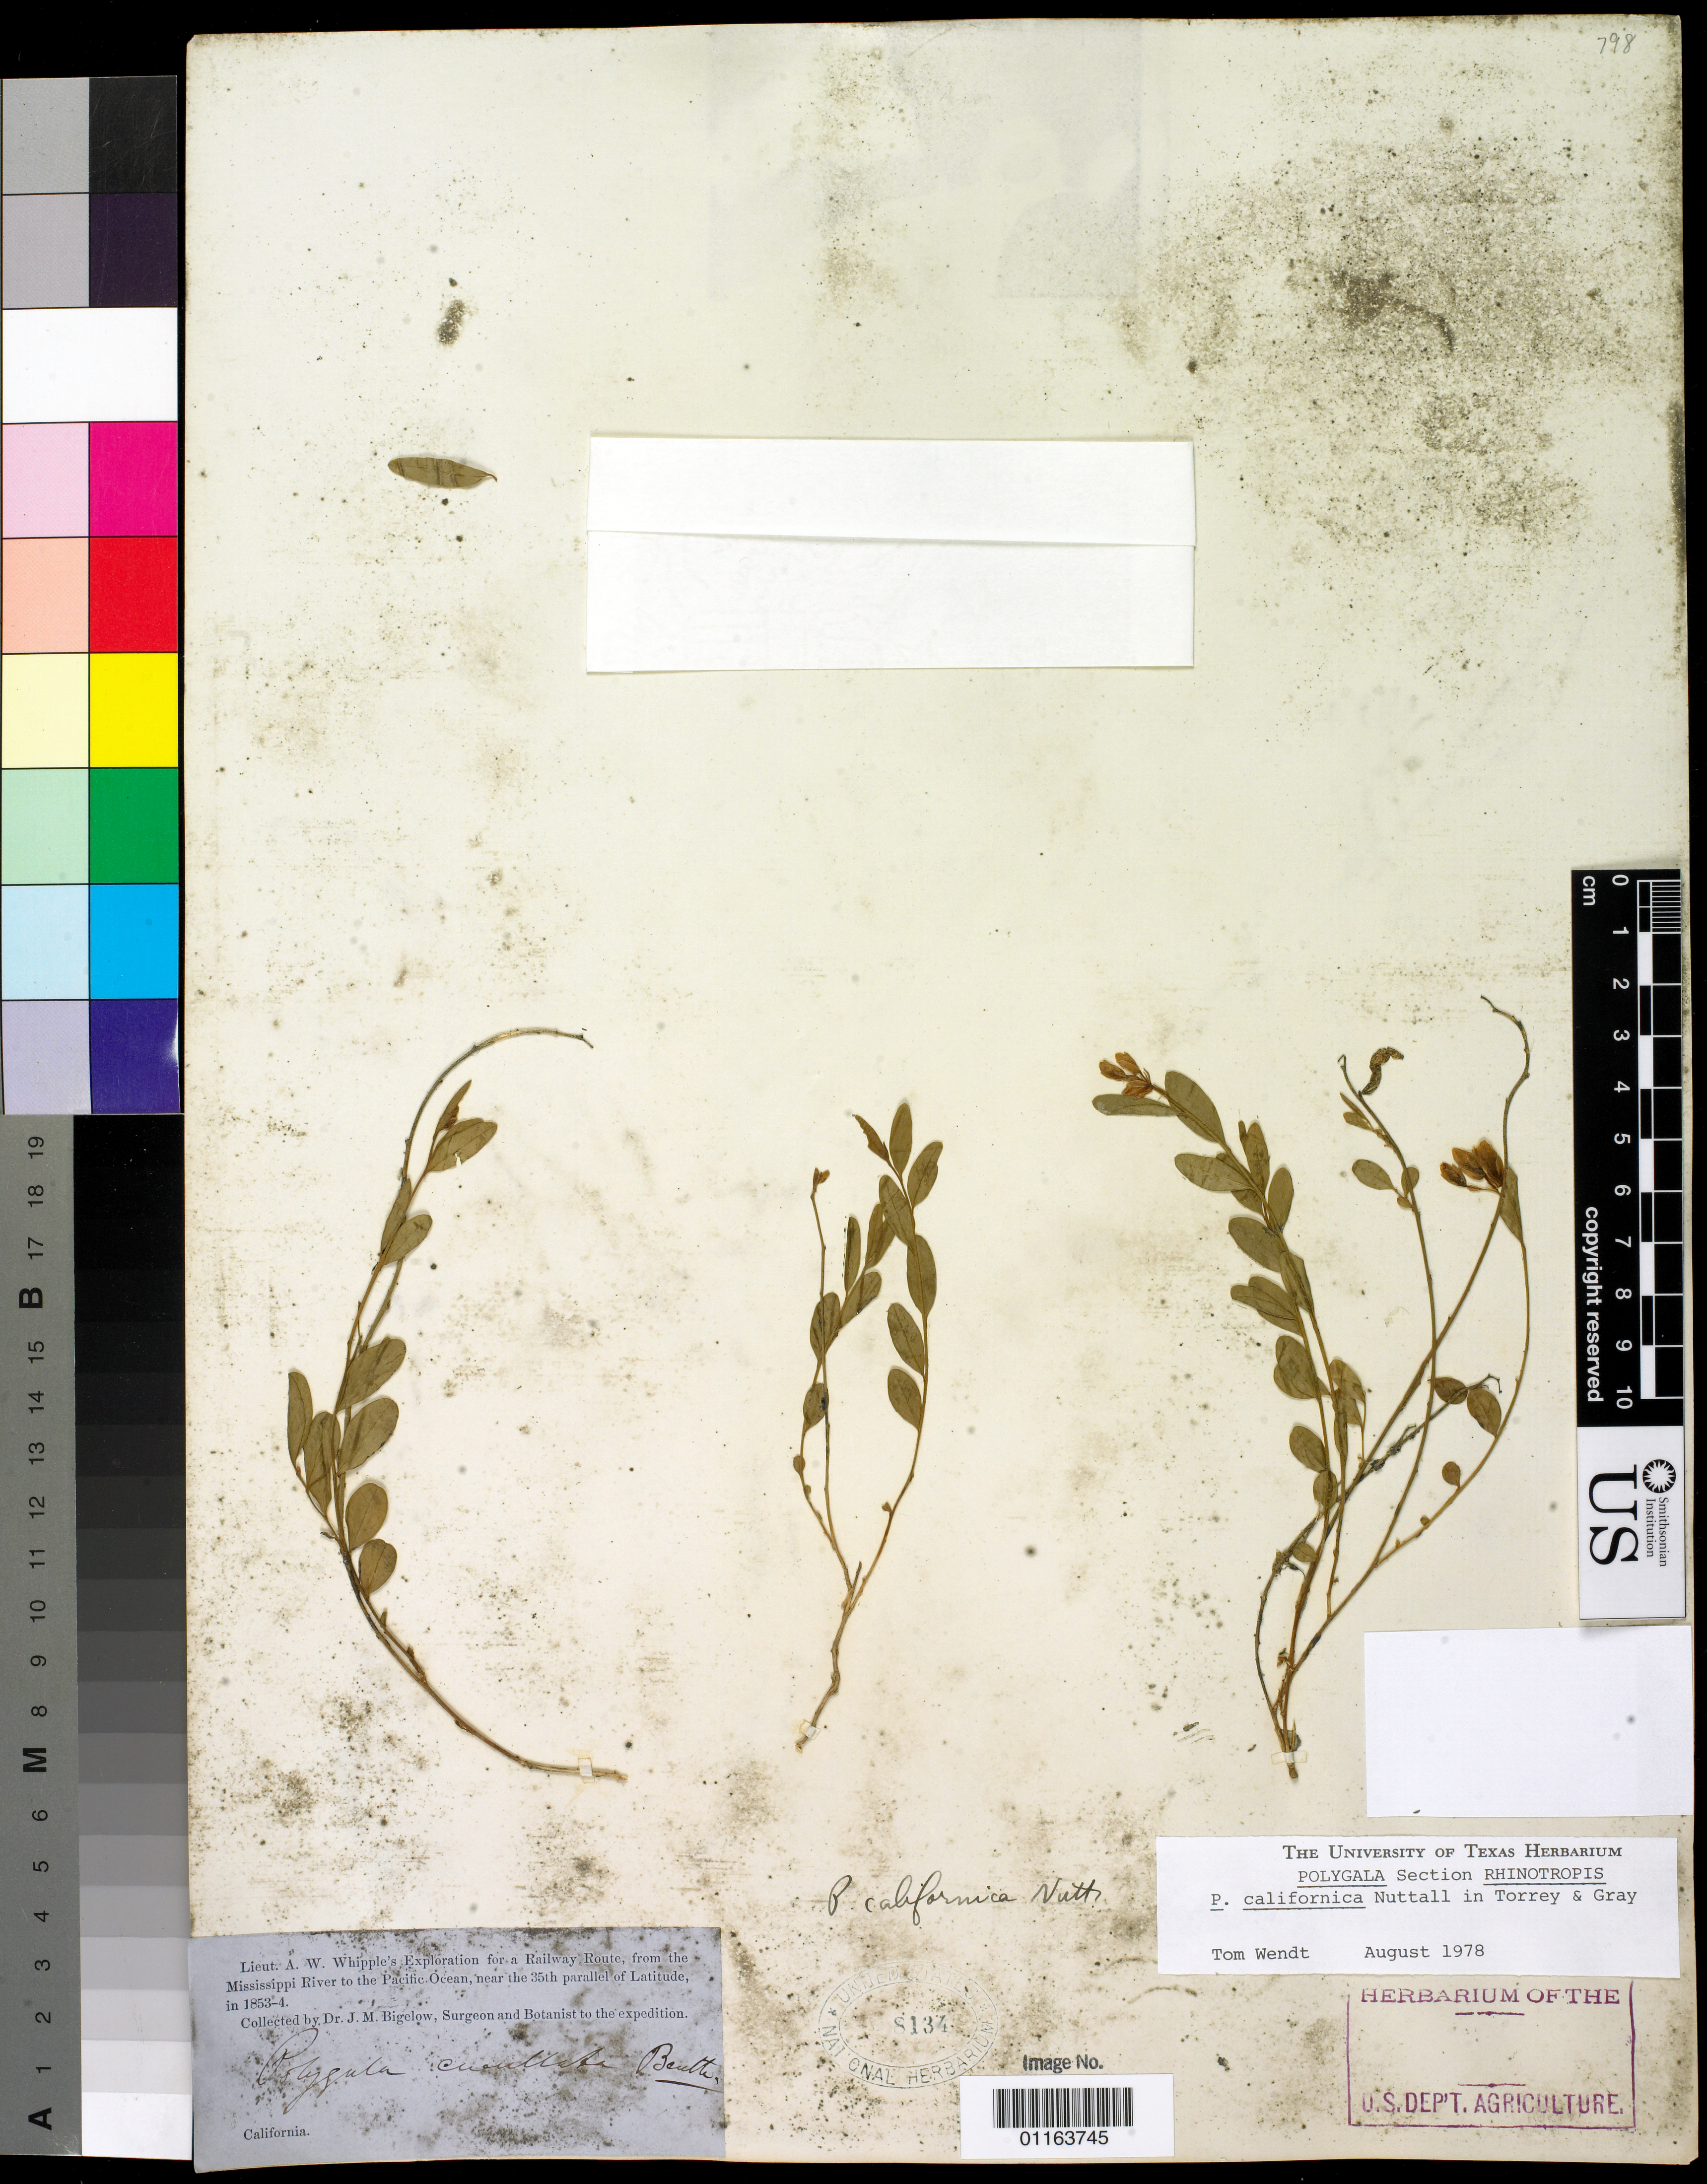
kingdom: Plantae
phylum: Tracheophyta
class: Magnoliopsida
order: Fabales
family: Polygalaceae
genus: Rhinotropis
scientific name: Rhinotropis californica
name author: (Nutt.) J.R. Abbott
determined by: Strong, Mark T., (BOT), Smithsonian Institution - National Museum of Natural History (UNITED STATES)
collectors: J. M. Bigelow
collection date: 1853/1854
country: United States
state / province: California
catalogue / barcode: US 8134